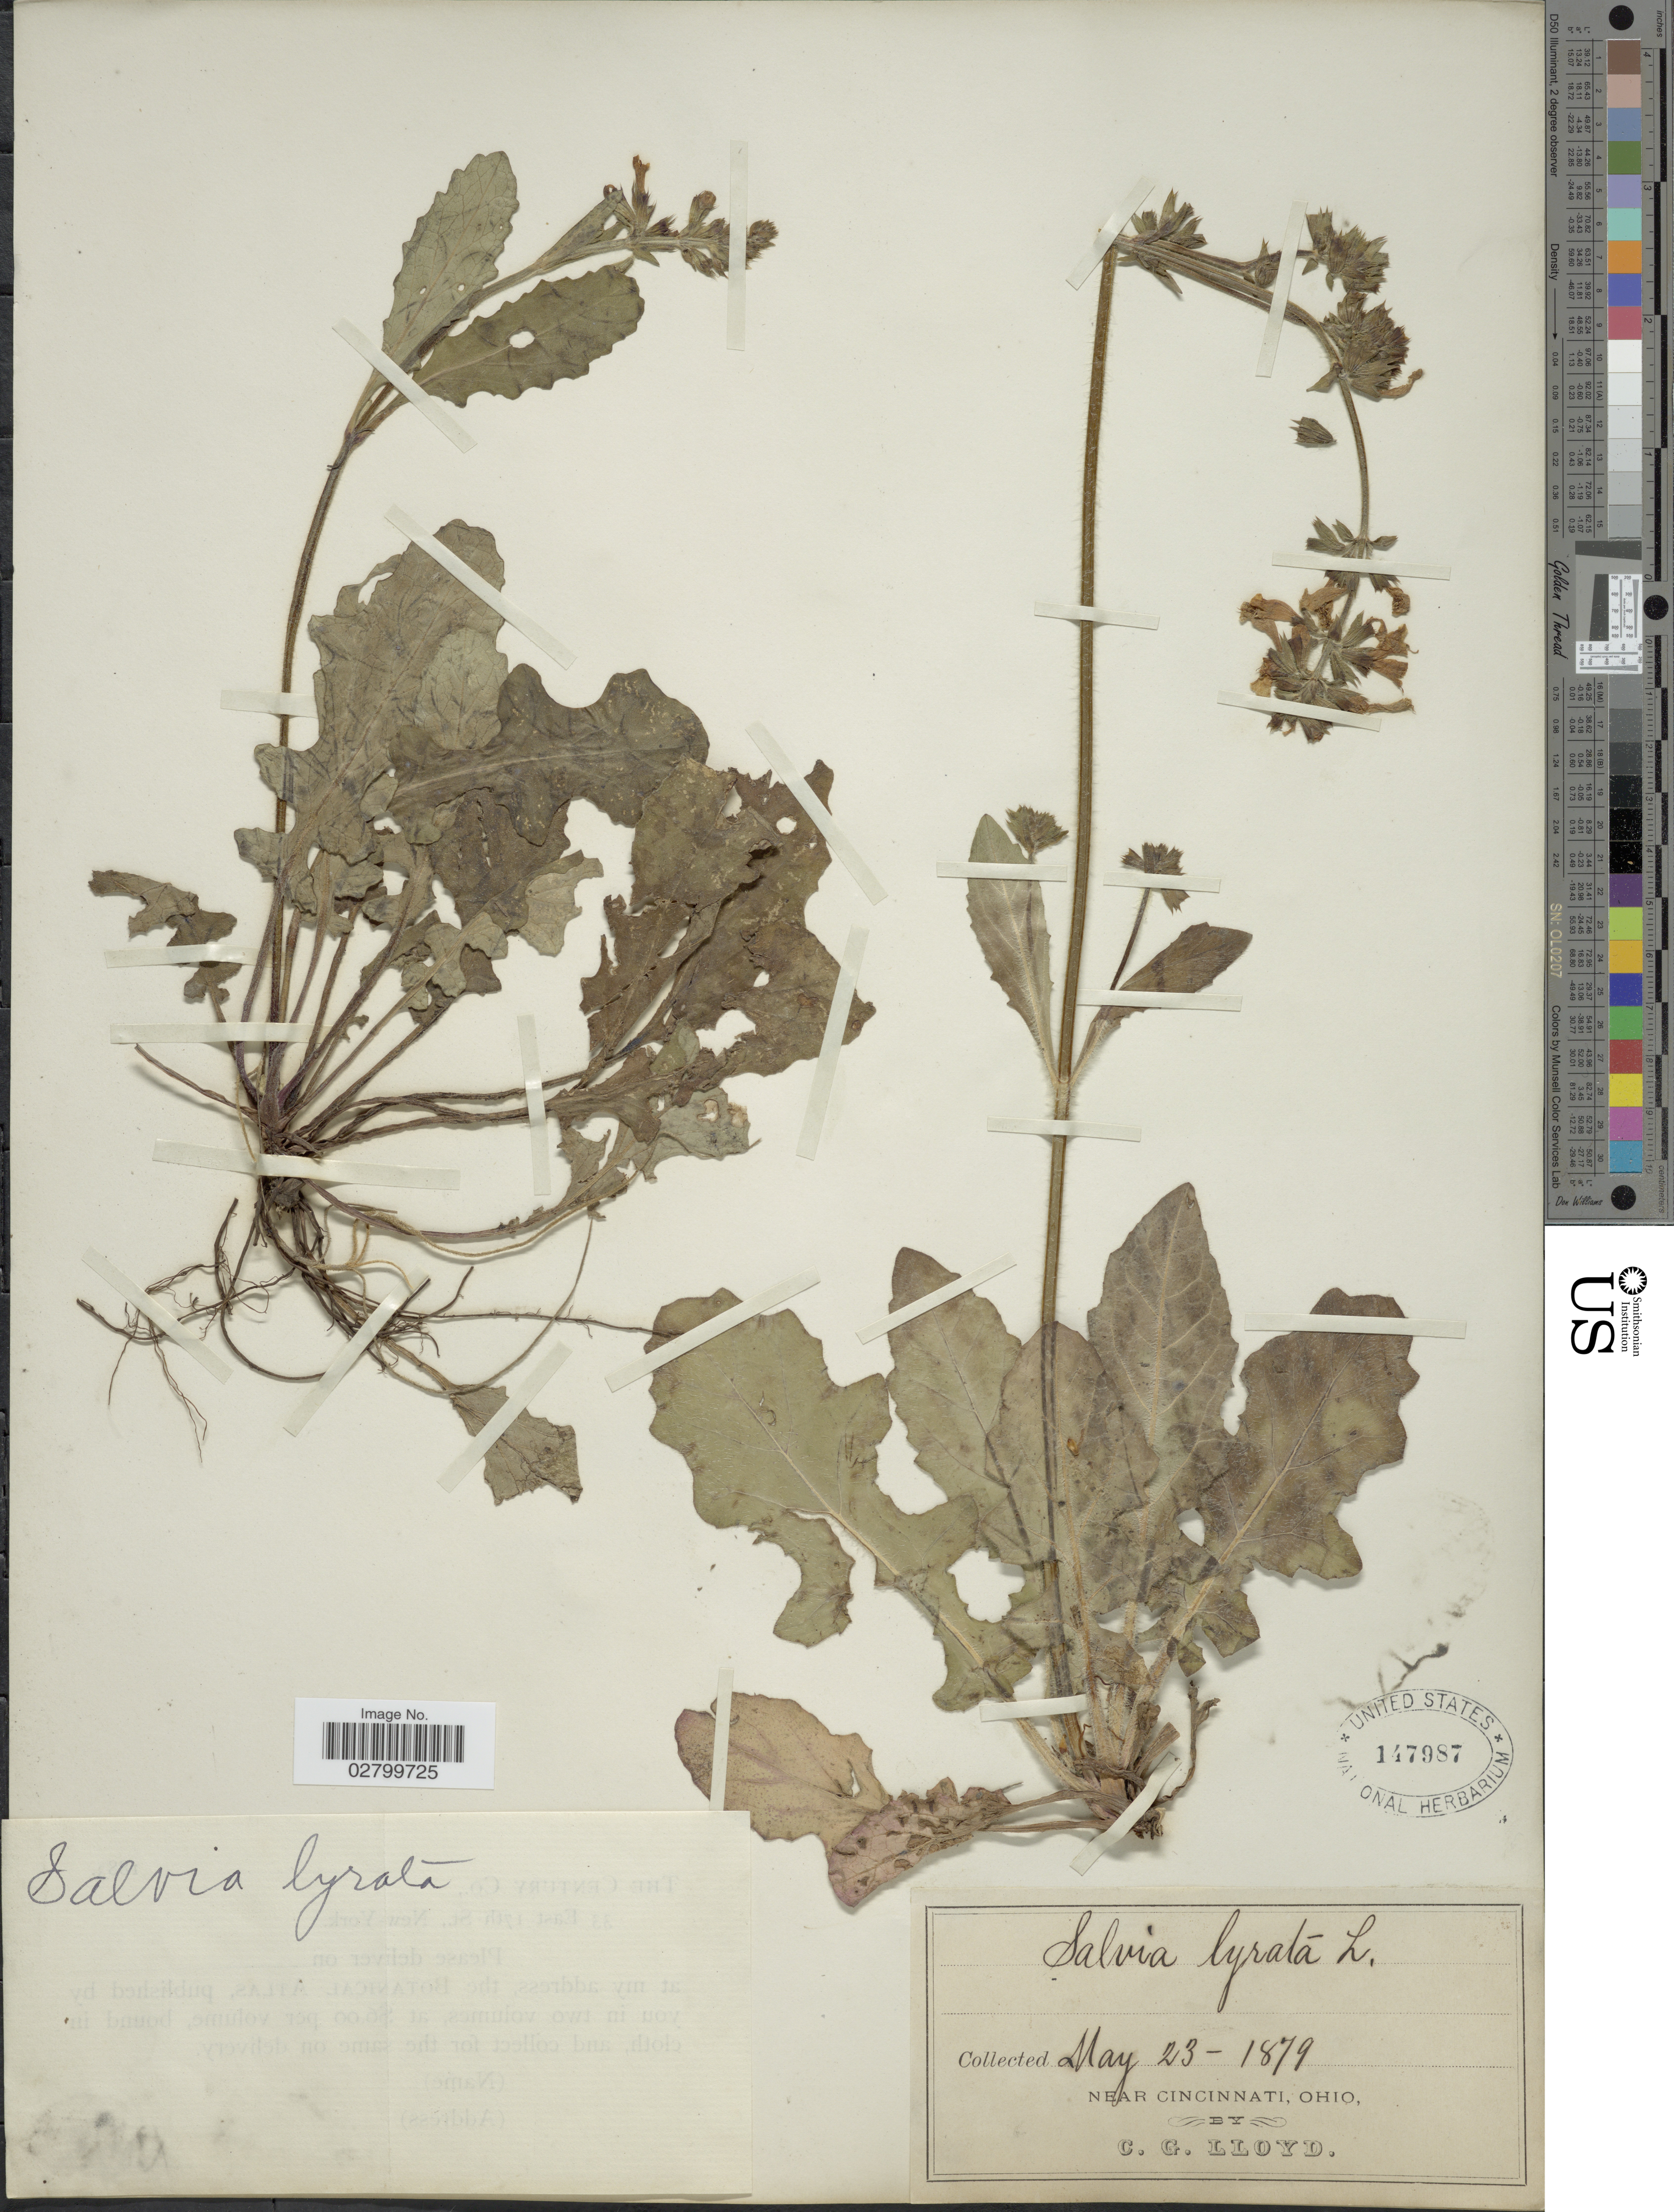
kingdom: Plantae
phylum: Tracheophyta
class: Magnoliopsida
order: Lamiales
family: Lamiaceae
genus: Salvia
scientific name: Salvia lyrata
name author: L.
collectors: C. G. Lloyd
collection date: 1879-05-23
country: United States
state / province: Ohio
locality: Near Cincinnati.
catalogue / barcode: US 147987